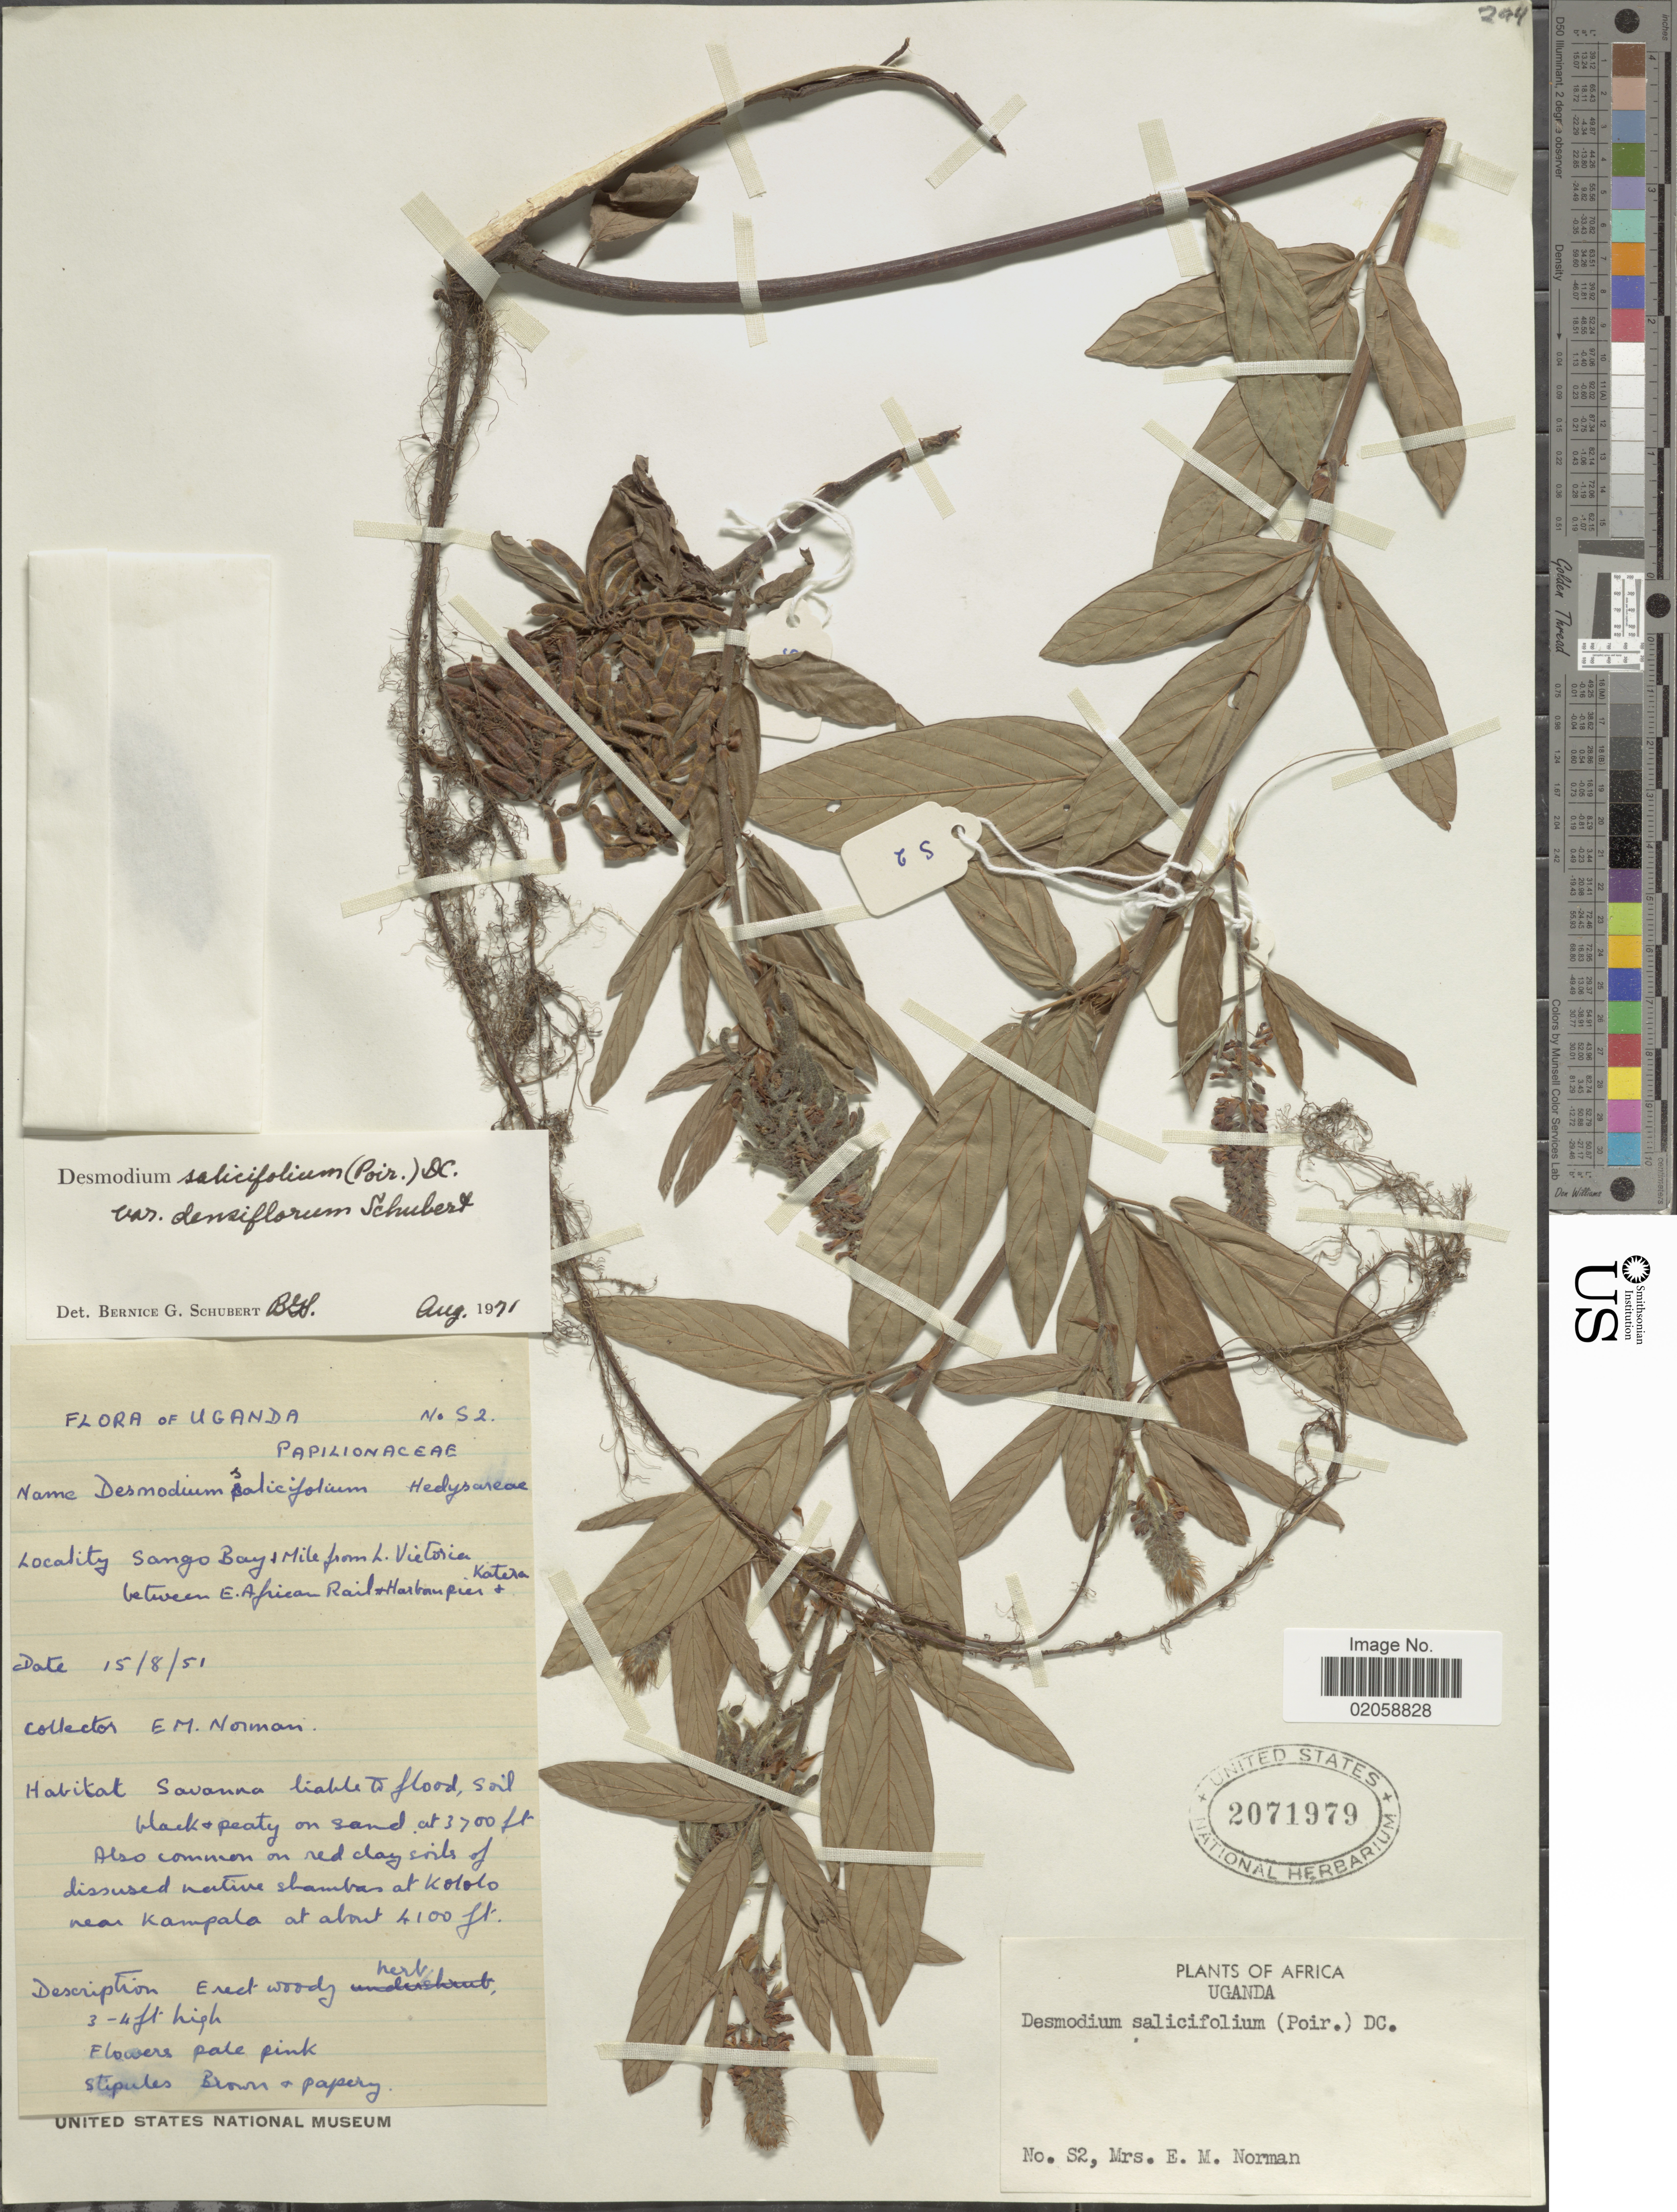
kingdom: Plantae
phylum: Tracheophyta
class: Magnoliopsida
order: Fabales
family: Fabaceae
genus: Pleurolobus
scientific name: Pleurolobus salicifolius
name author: (Poir.) H. Ohashi & K. Ohashi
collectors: E. Norman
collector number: S2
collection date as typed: Transcribed d/m/y: 15/8/51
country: Uganda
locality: Sango Bay 1 Mile from L. Victoria between E. African Rail & Harbour pier + Katera.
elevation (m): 1128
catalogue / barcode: US 2071979